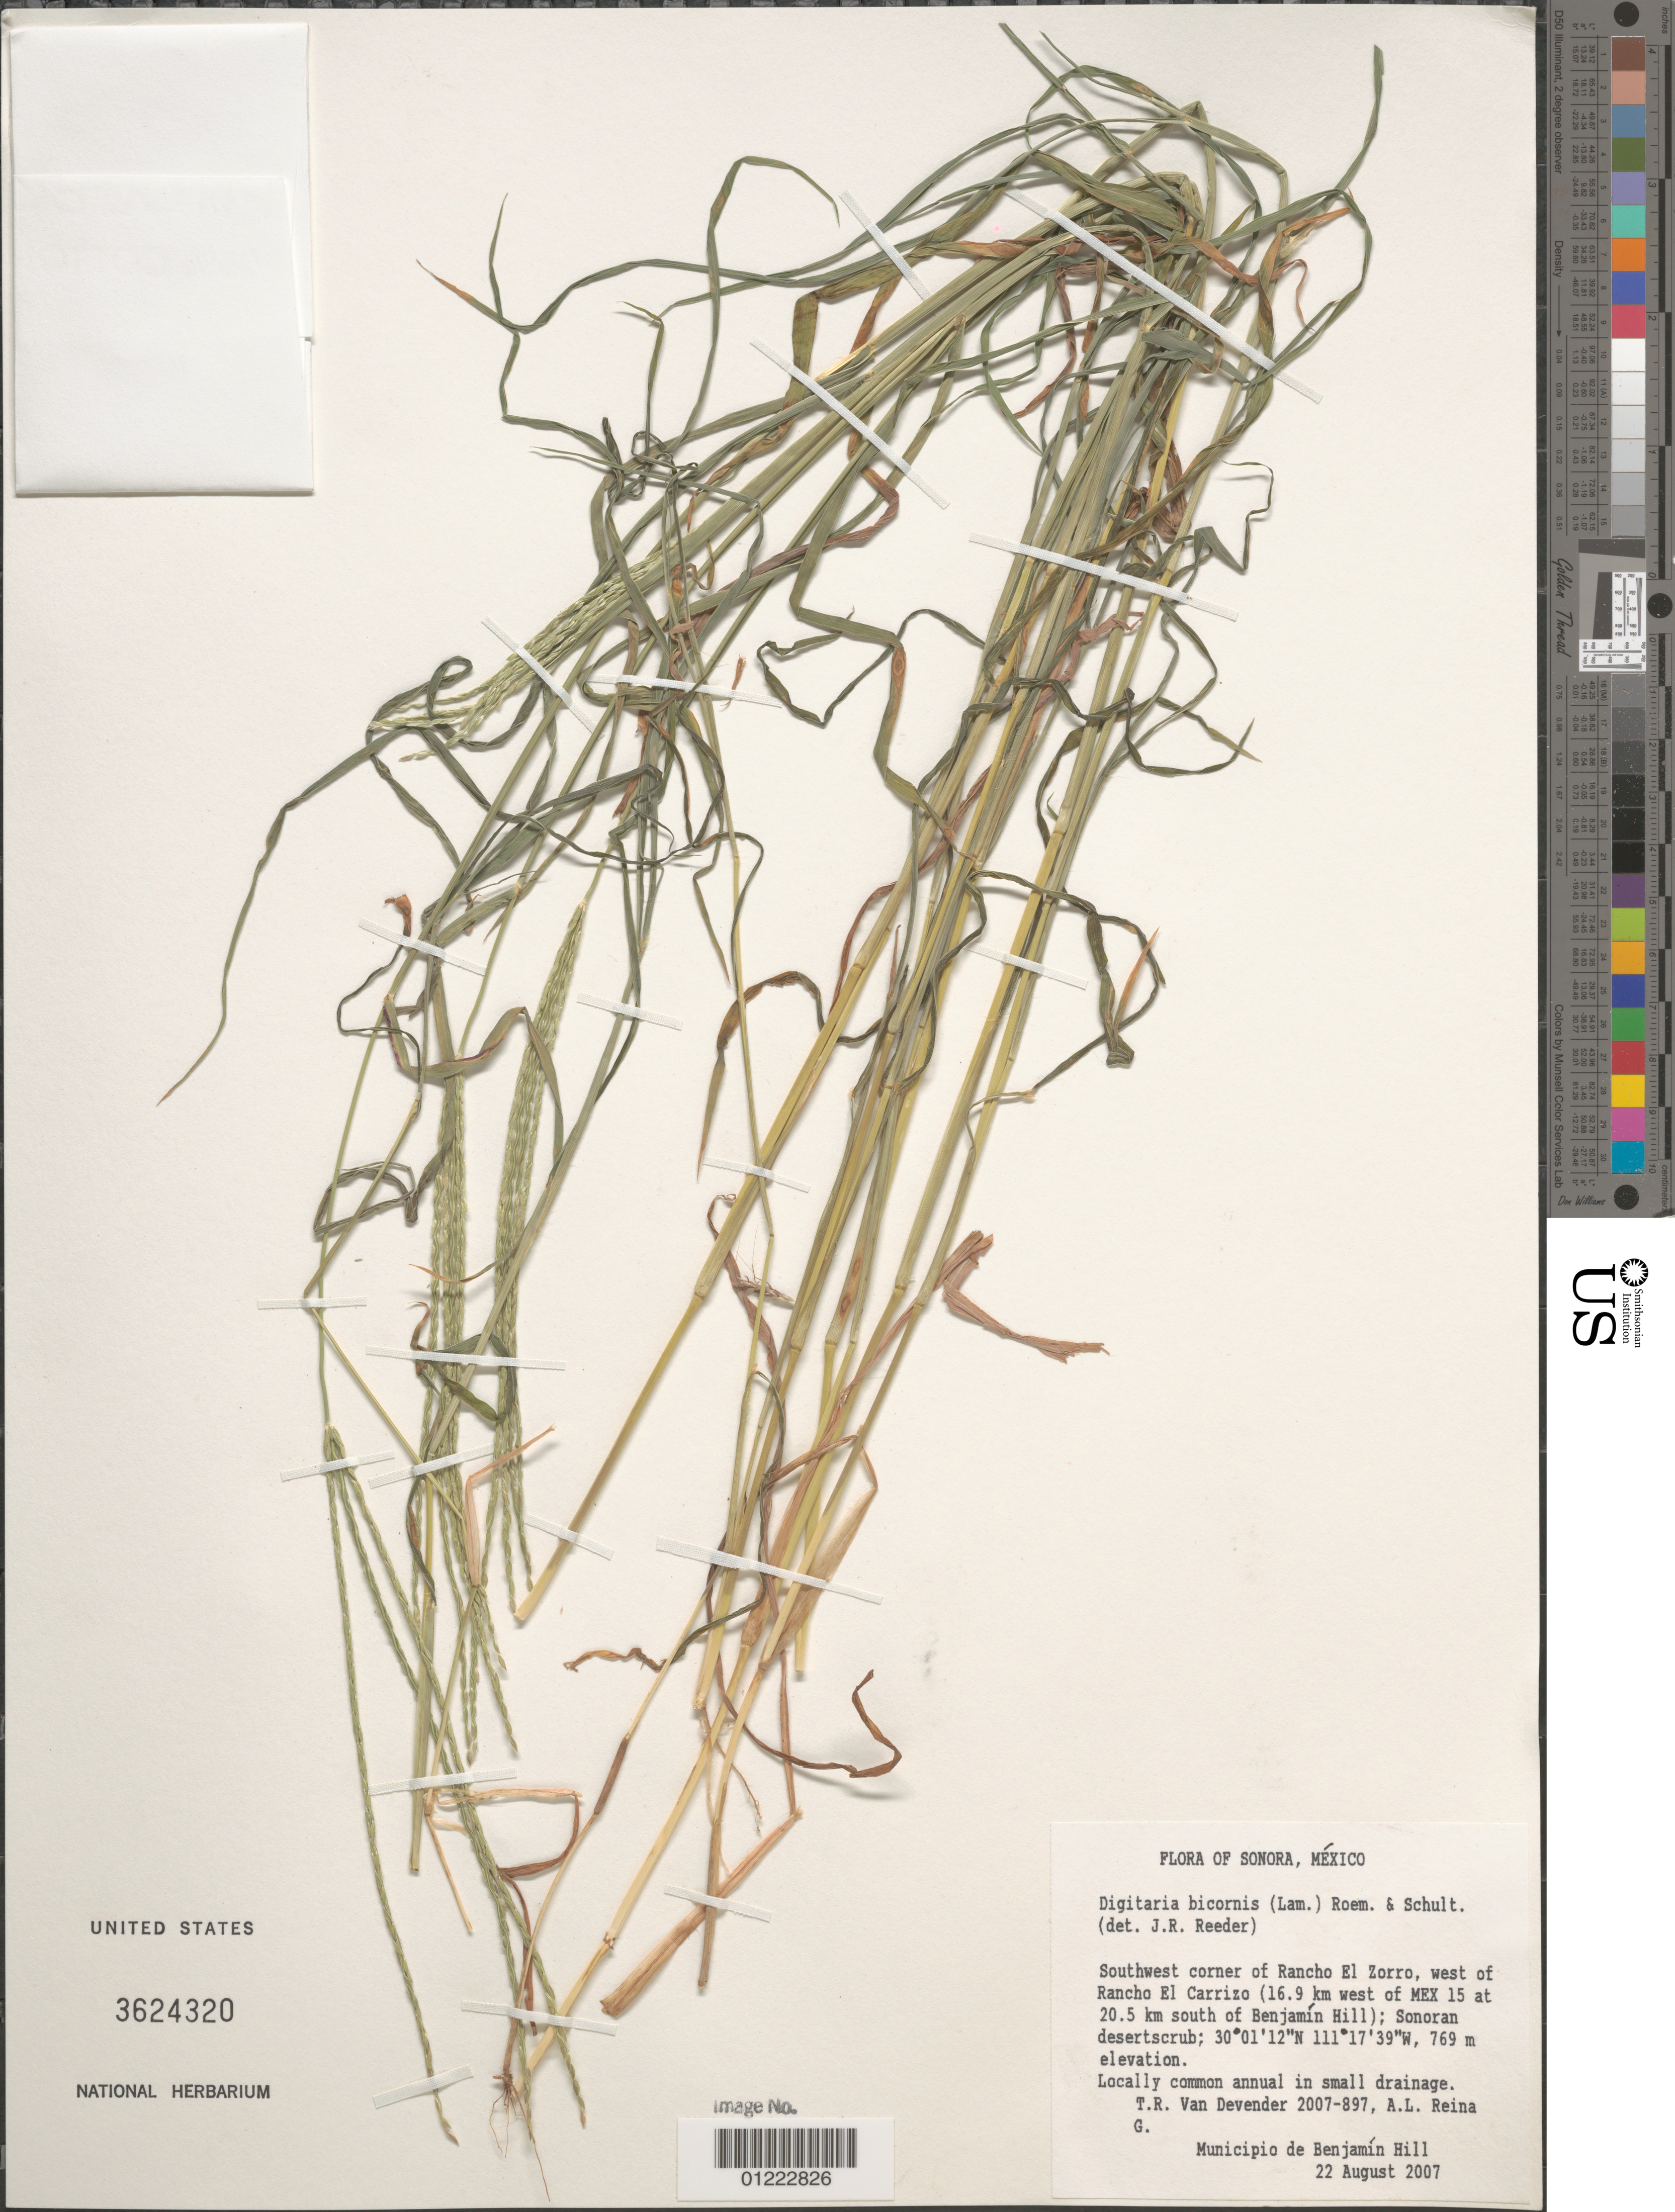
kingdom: Plantae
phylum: Tracheophyta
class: Liliopsida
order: Poales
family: Poaceae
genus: Digitaria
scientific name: Digitaria bicornis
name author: (Lam.) Roem. & Schult.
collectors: T. R. Van Devender & A. L. Reina G.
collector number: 2007-897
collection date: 2007-08-22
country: Mexico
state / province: Sonora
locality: Southwest corner of Rancho El Zorro, west of Rancho EI Carrizo (16.9 km west of MEX 15 at 20.5 km south of Benjamín Hill); Sonoran desertscrub;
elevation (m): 769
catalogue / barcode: US 3624320